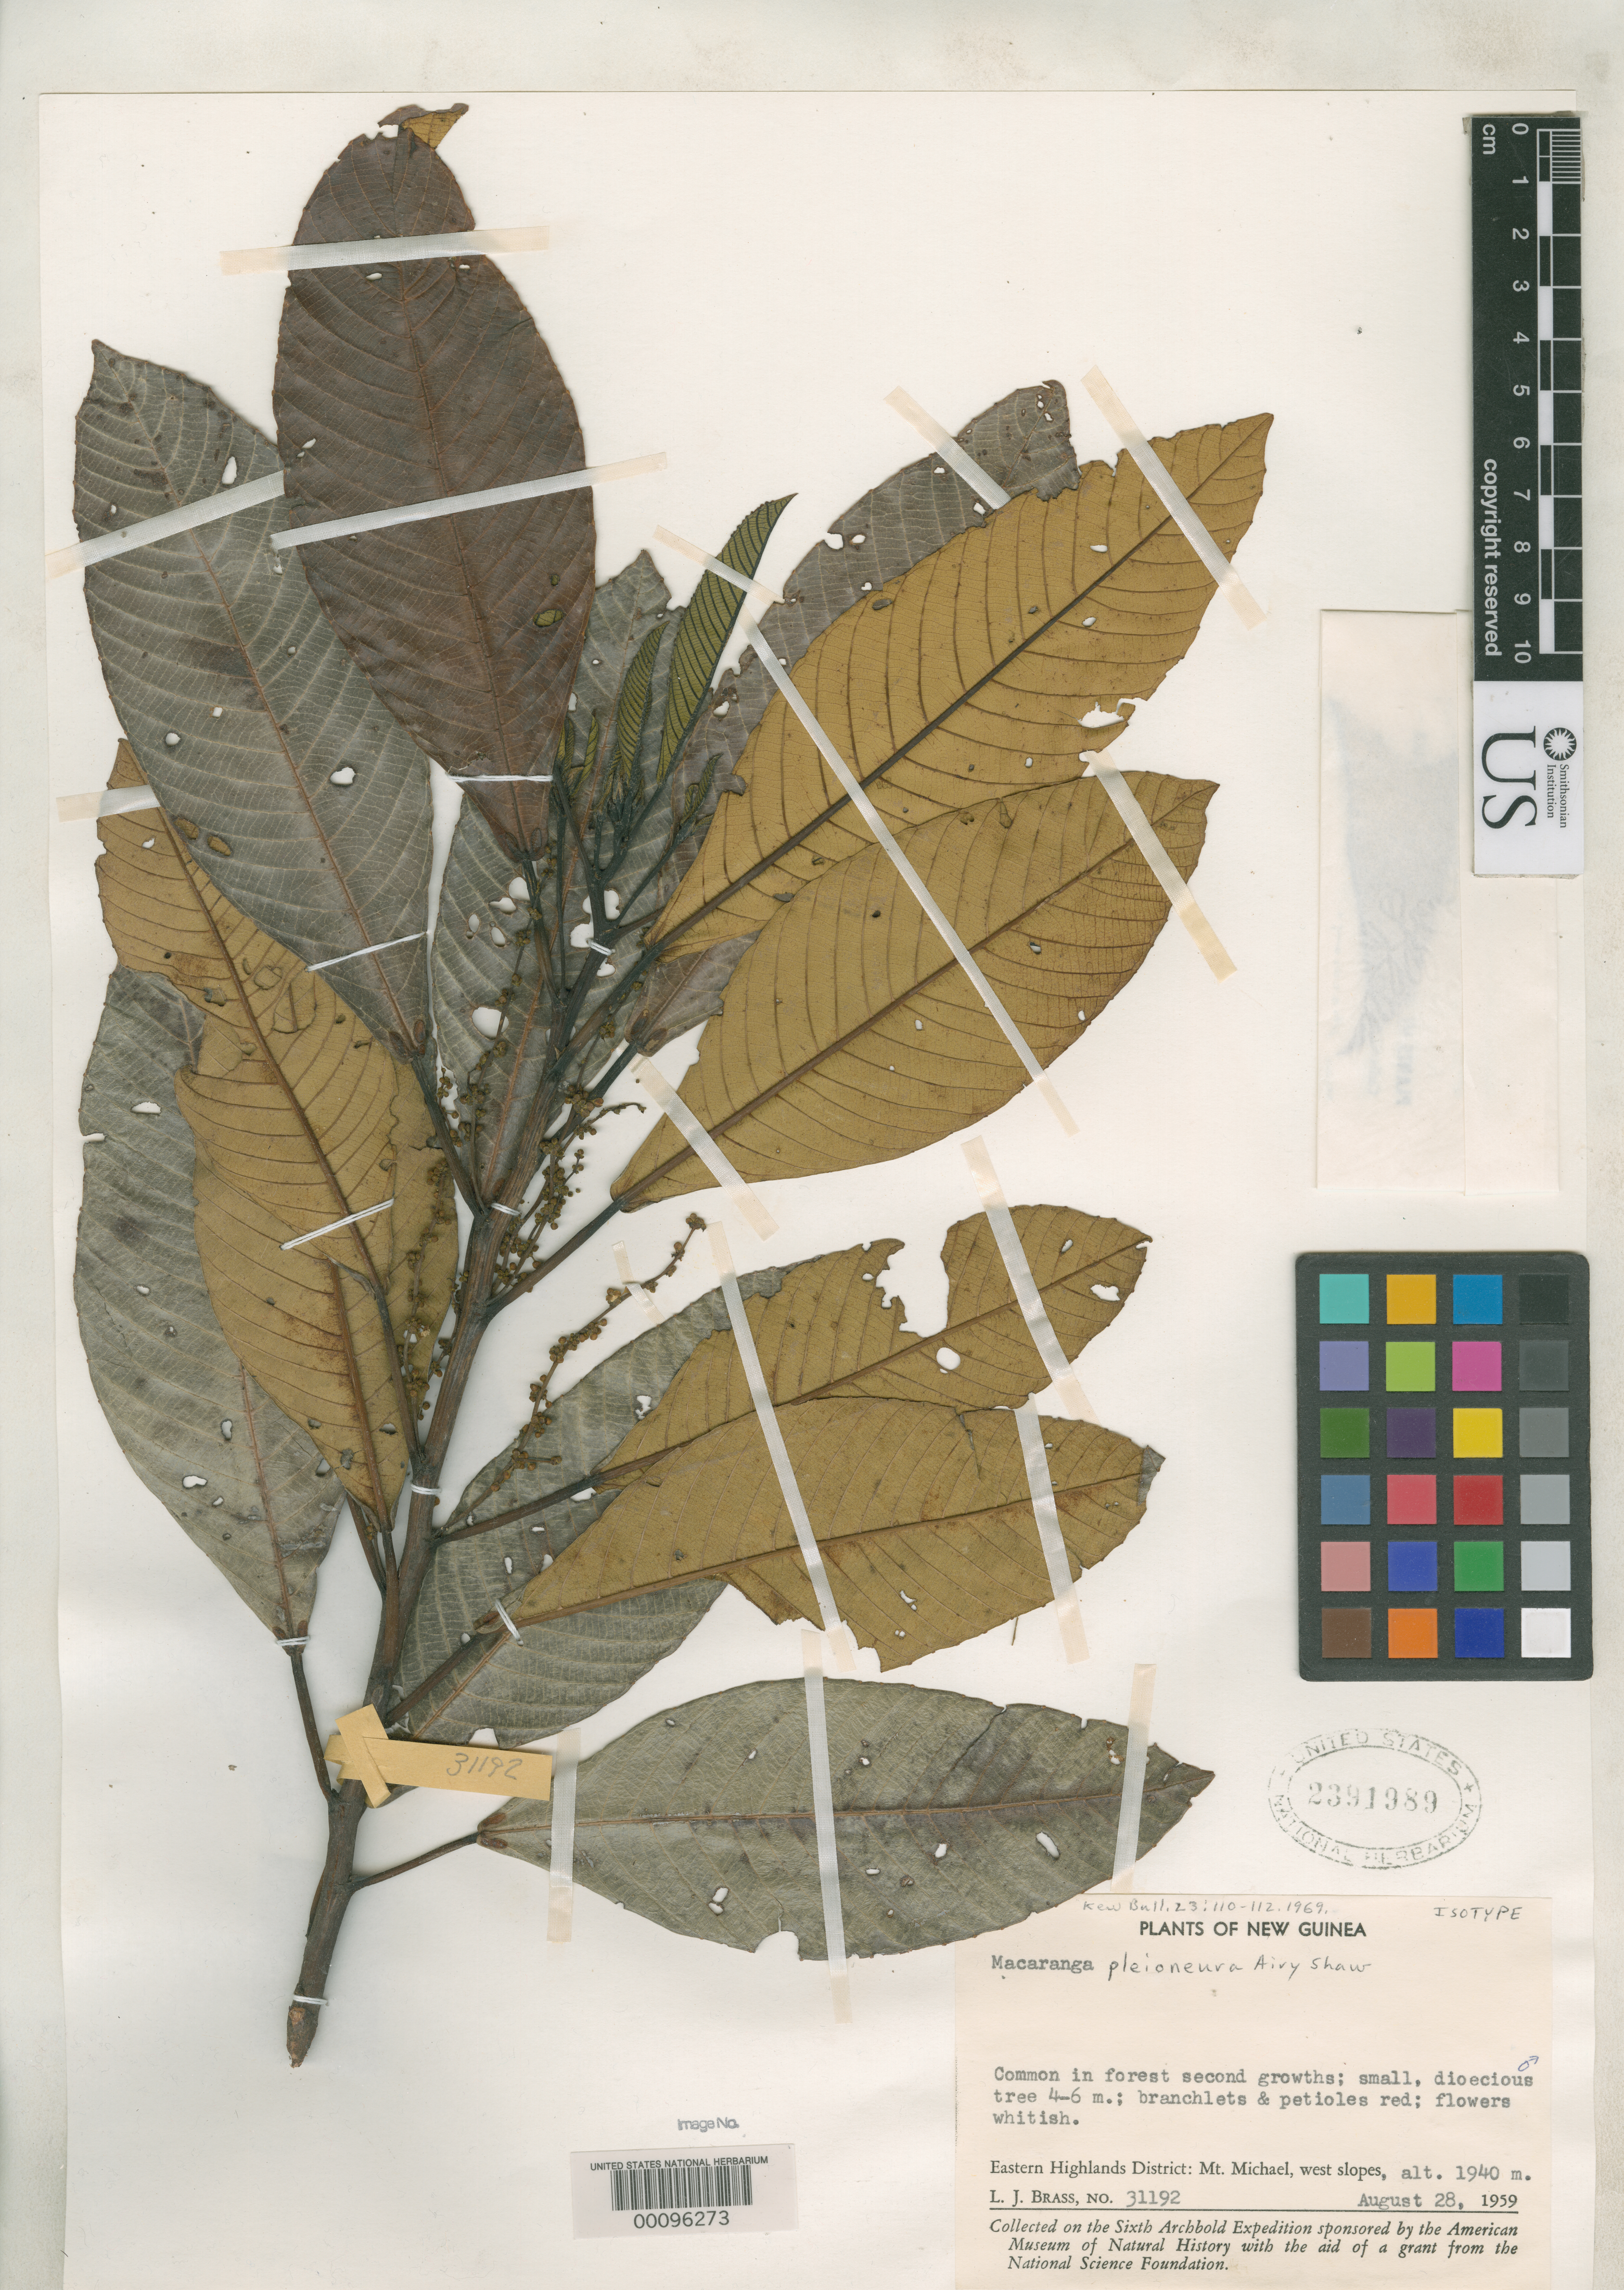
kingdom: Plantae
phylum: Tracheophyta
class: Magnoliopsida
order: Malpighiales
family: Euphorbiaceae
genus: Macaranga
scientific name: Macaranga pleioneura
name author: Airy Shaw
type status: Isotype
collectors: L. J. Brass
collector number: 31192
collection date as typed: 28 Aug 1959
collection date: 1959-08-28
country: Papua New Guinea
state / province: Eastern Highlands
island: New Guinea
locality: Mt. Michael W slopes.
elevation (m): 1940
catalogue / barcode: US 2391989